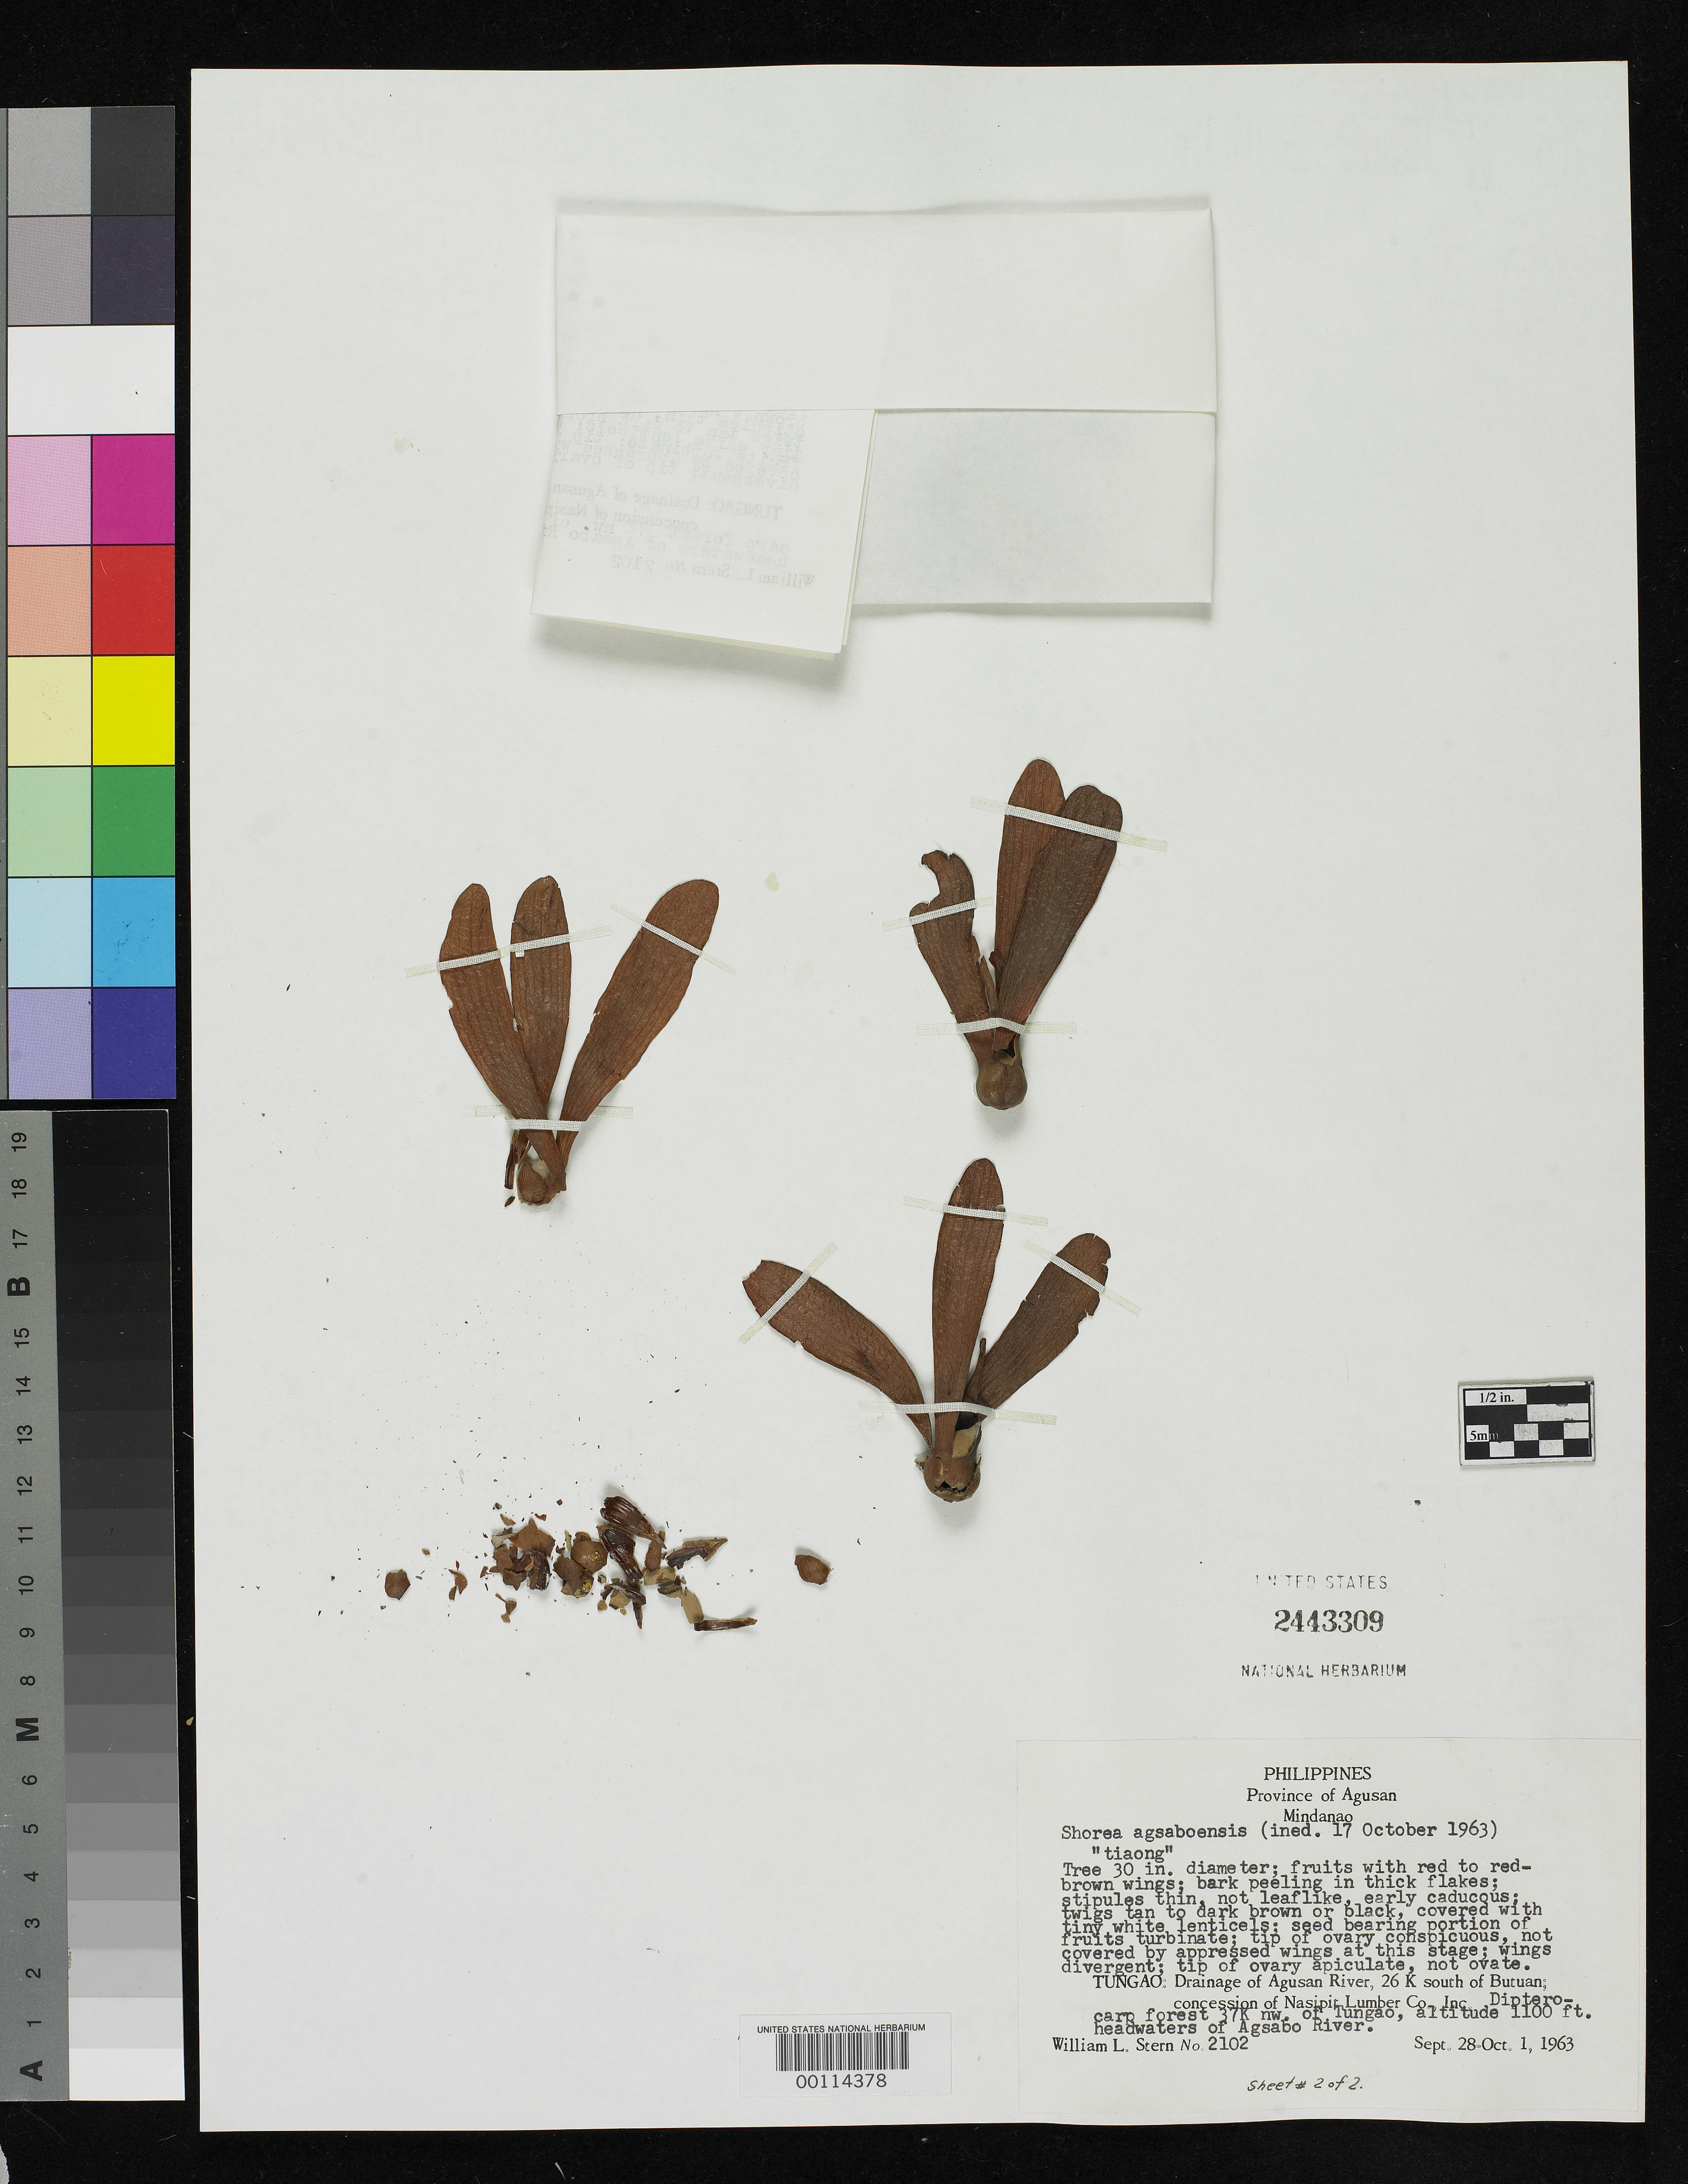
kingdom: Plantae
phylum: Tracheophyta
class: Magnoliopsida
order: Malvales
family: Dipterocarpaceae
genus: Shorea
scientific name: Shorea agsaboensis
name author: W.L. Stern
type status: Holotype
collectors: W. L. Stern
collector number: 2102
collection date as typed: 28 Sep 1963 to 01 Oct 1963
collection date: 1963-09-28/1963-10-01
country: Philippines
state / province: Caraga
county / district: Agusan del Norte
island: Mindanao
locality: Tungao, 26 km. S of Butuan.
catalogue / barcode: US 2443309